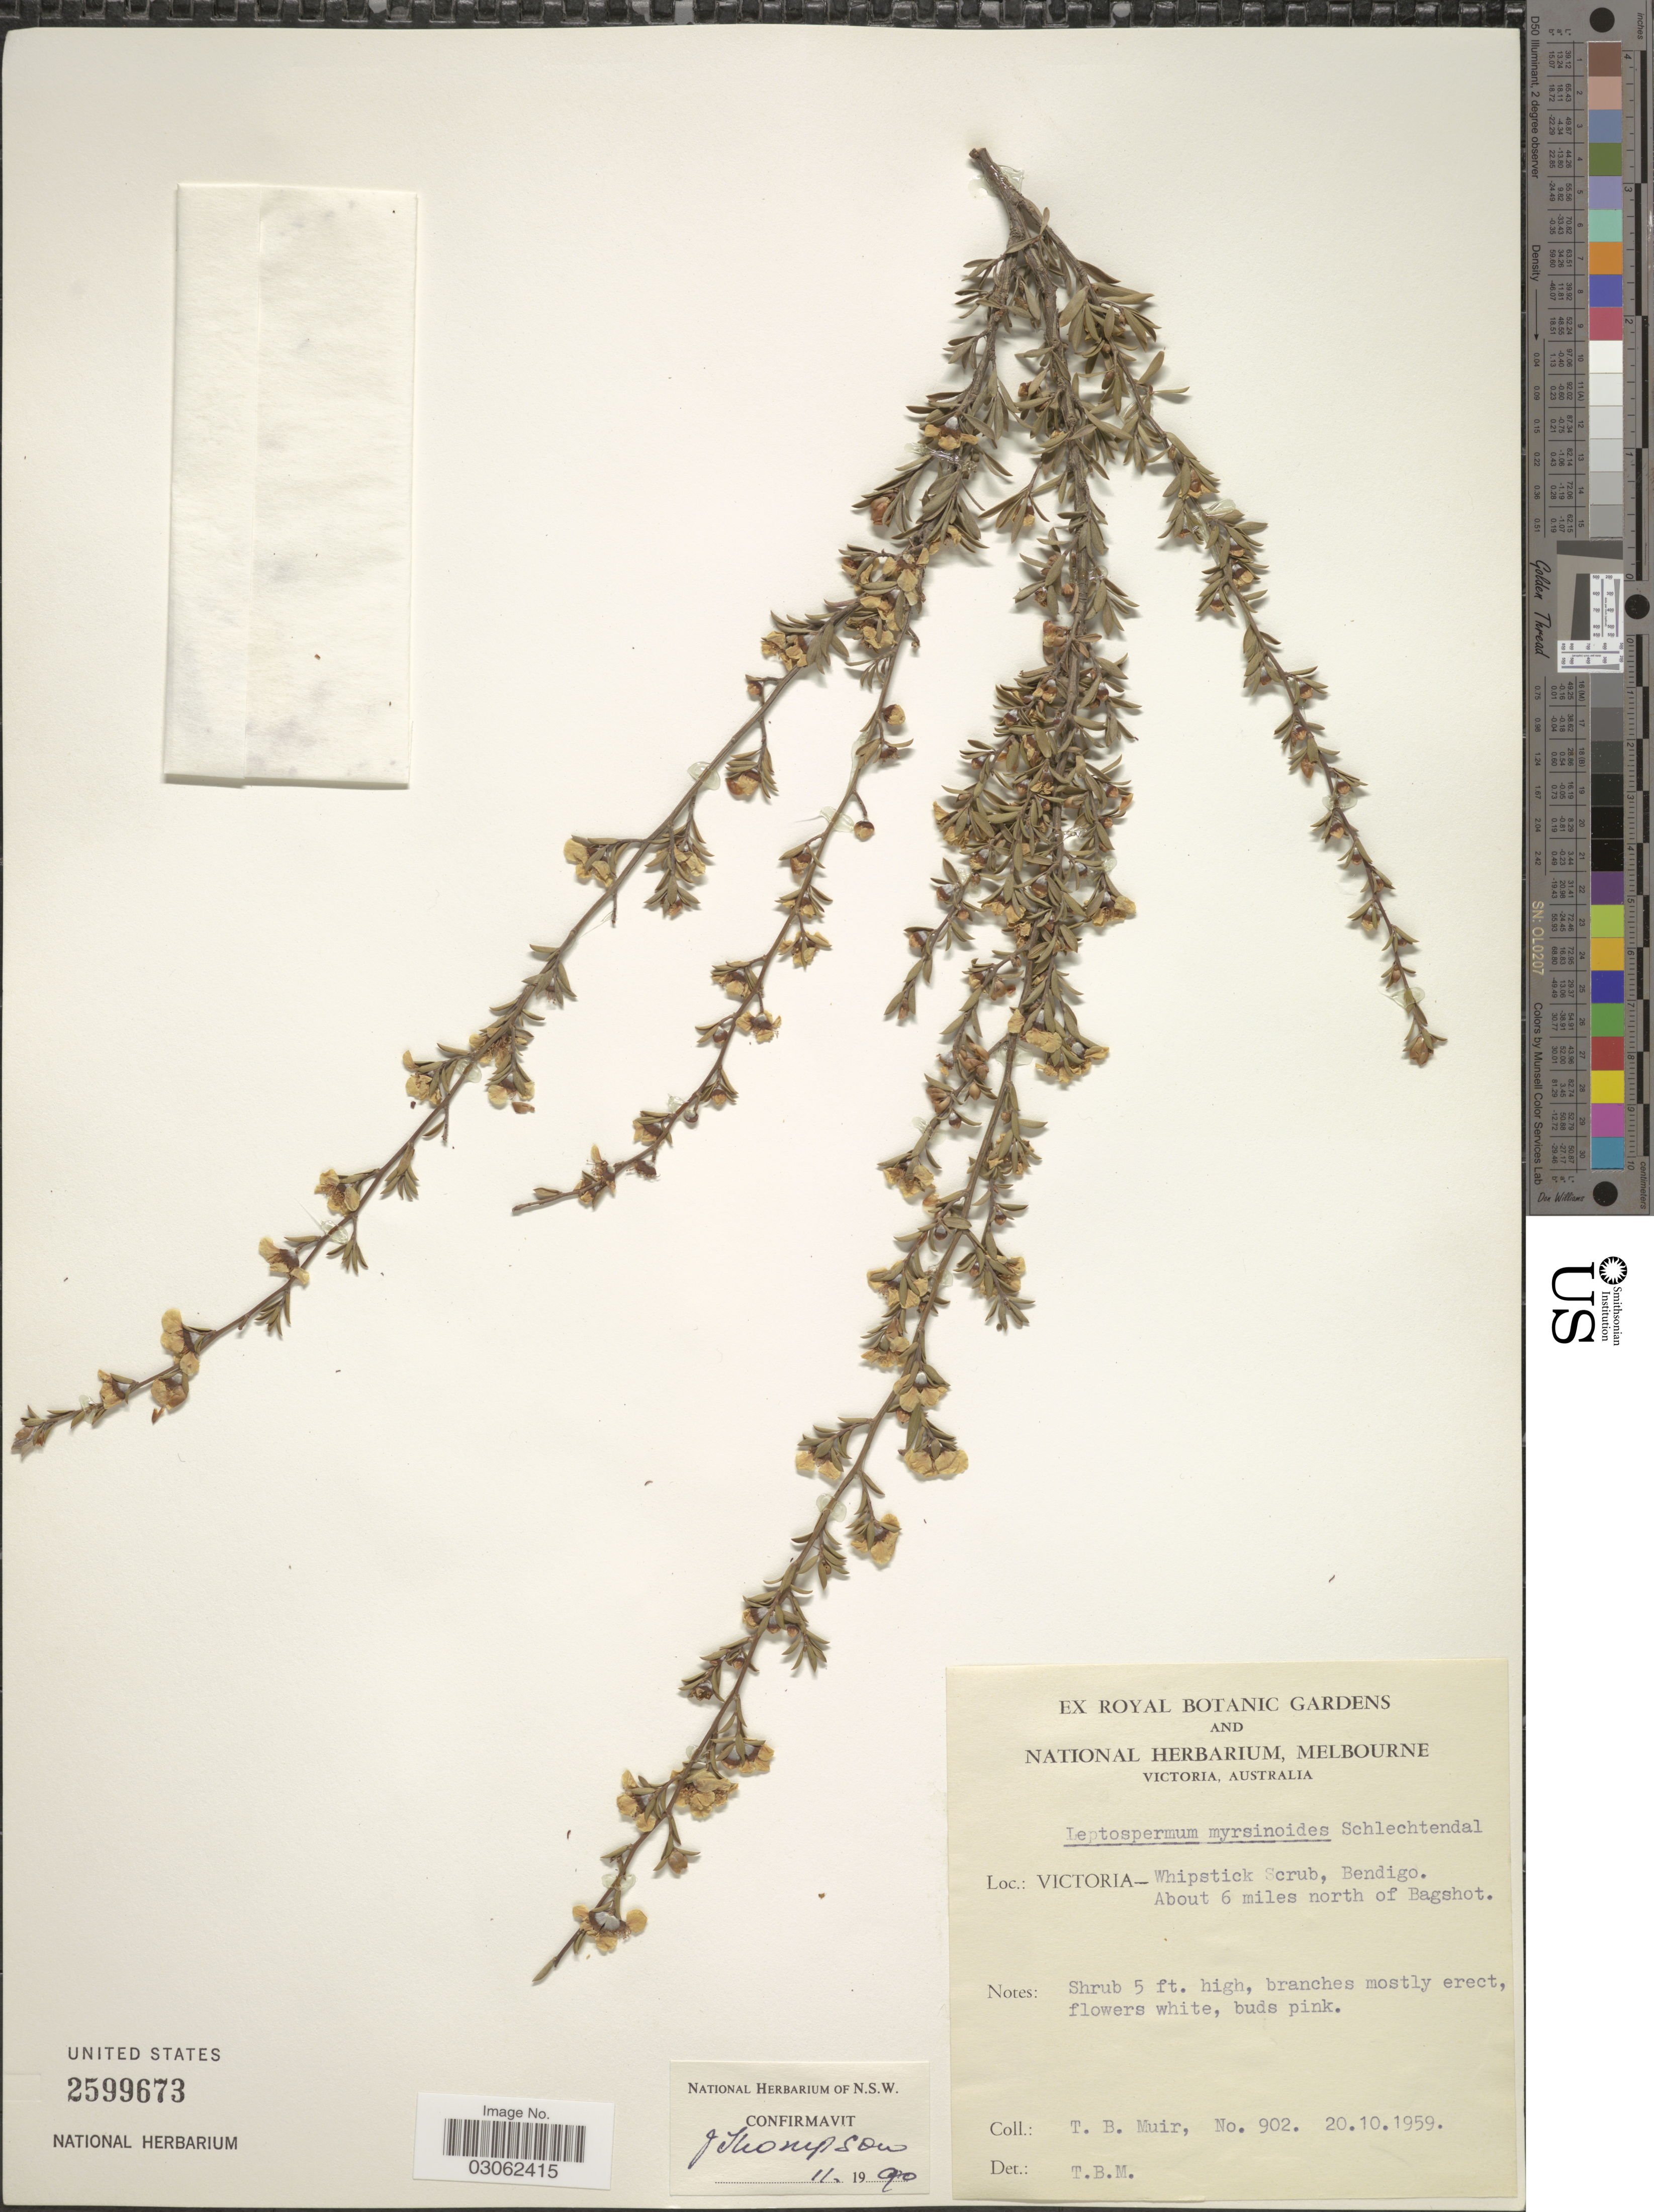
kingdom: Plantae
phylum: Tracheophyta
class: Magnoliopsida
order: Myrtales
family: Myrtaceae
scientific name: Gaudium myrsinoides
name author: (Schltdl.) P.G. Wilson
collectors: T. Muir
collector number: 902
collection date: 1959-10-20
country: Australia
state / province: Victoria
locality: Victoria- Whipstick Scrub, Bendigo. About 6 miles north of Bagshot.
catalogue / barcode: US 2599673